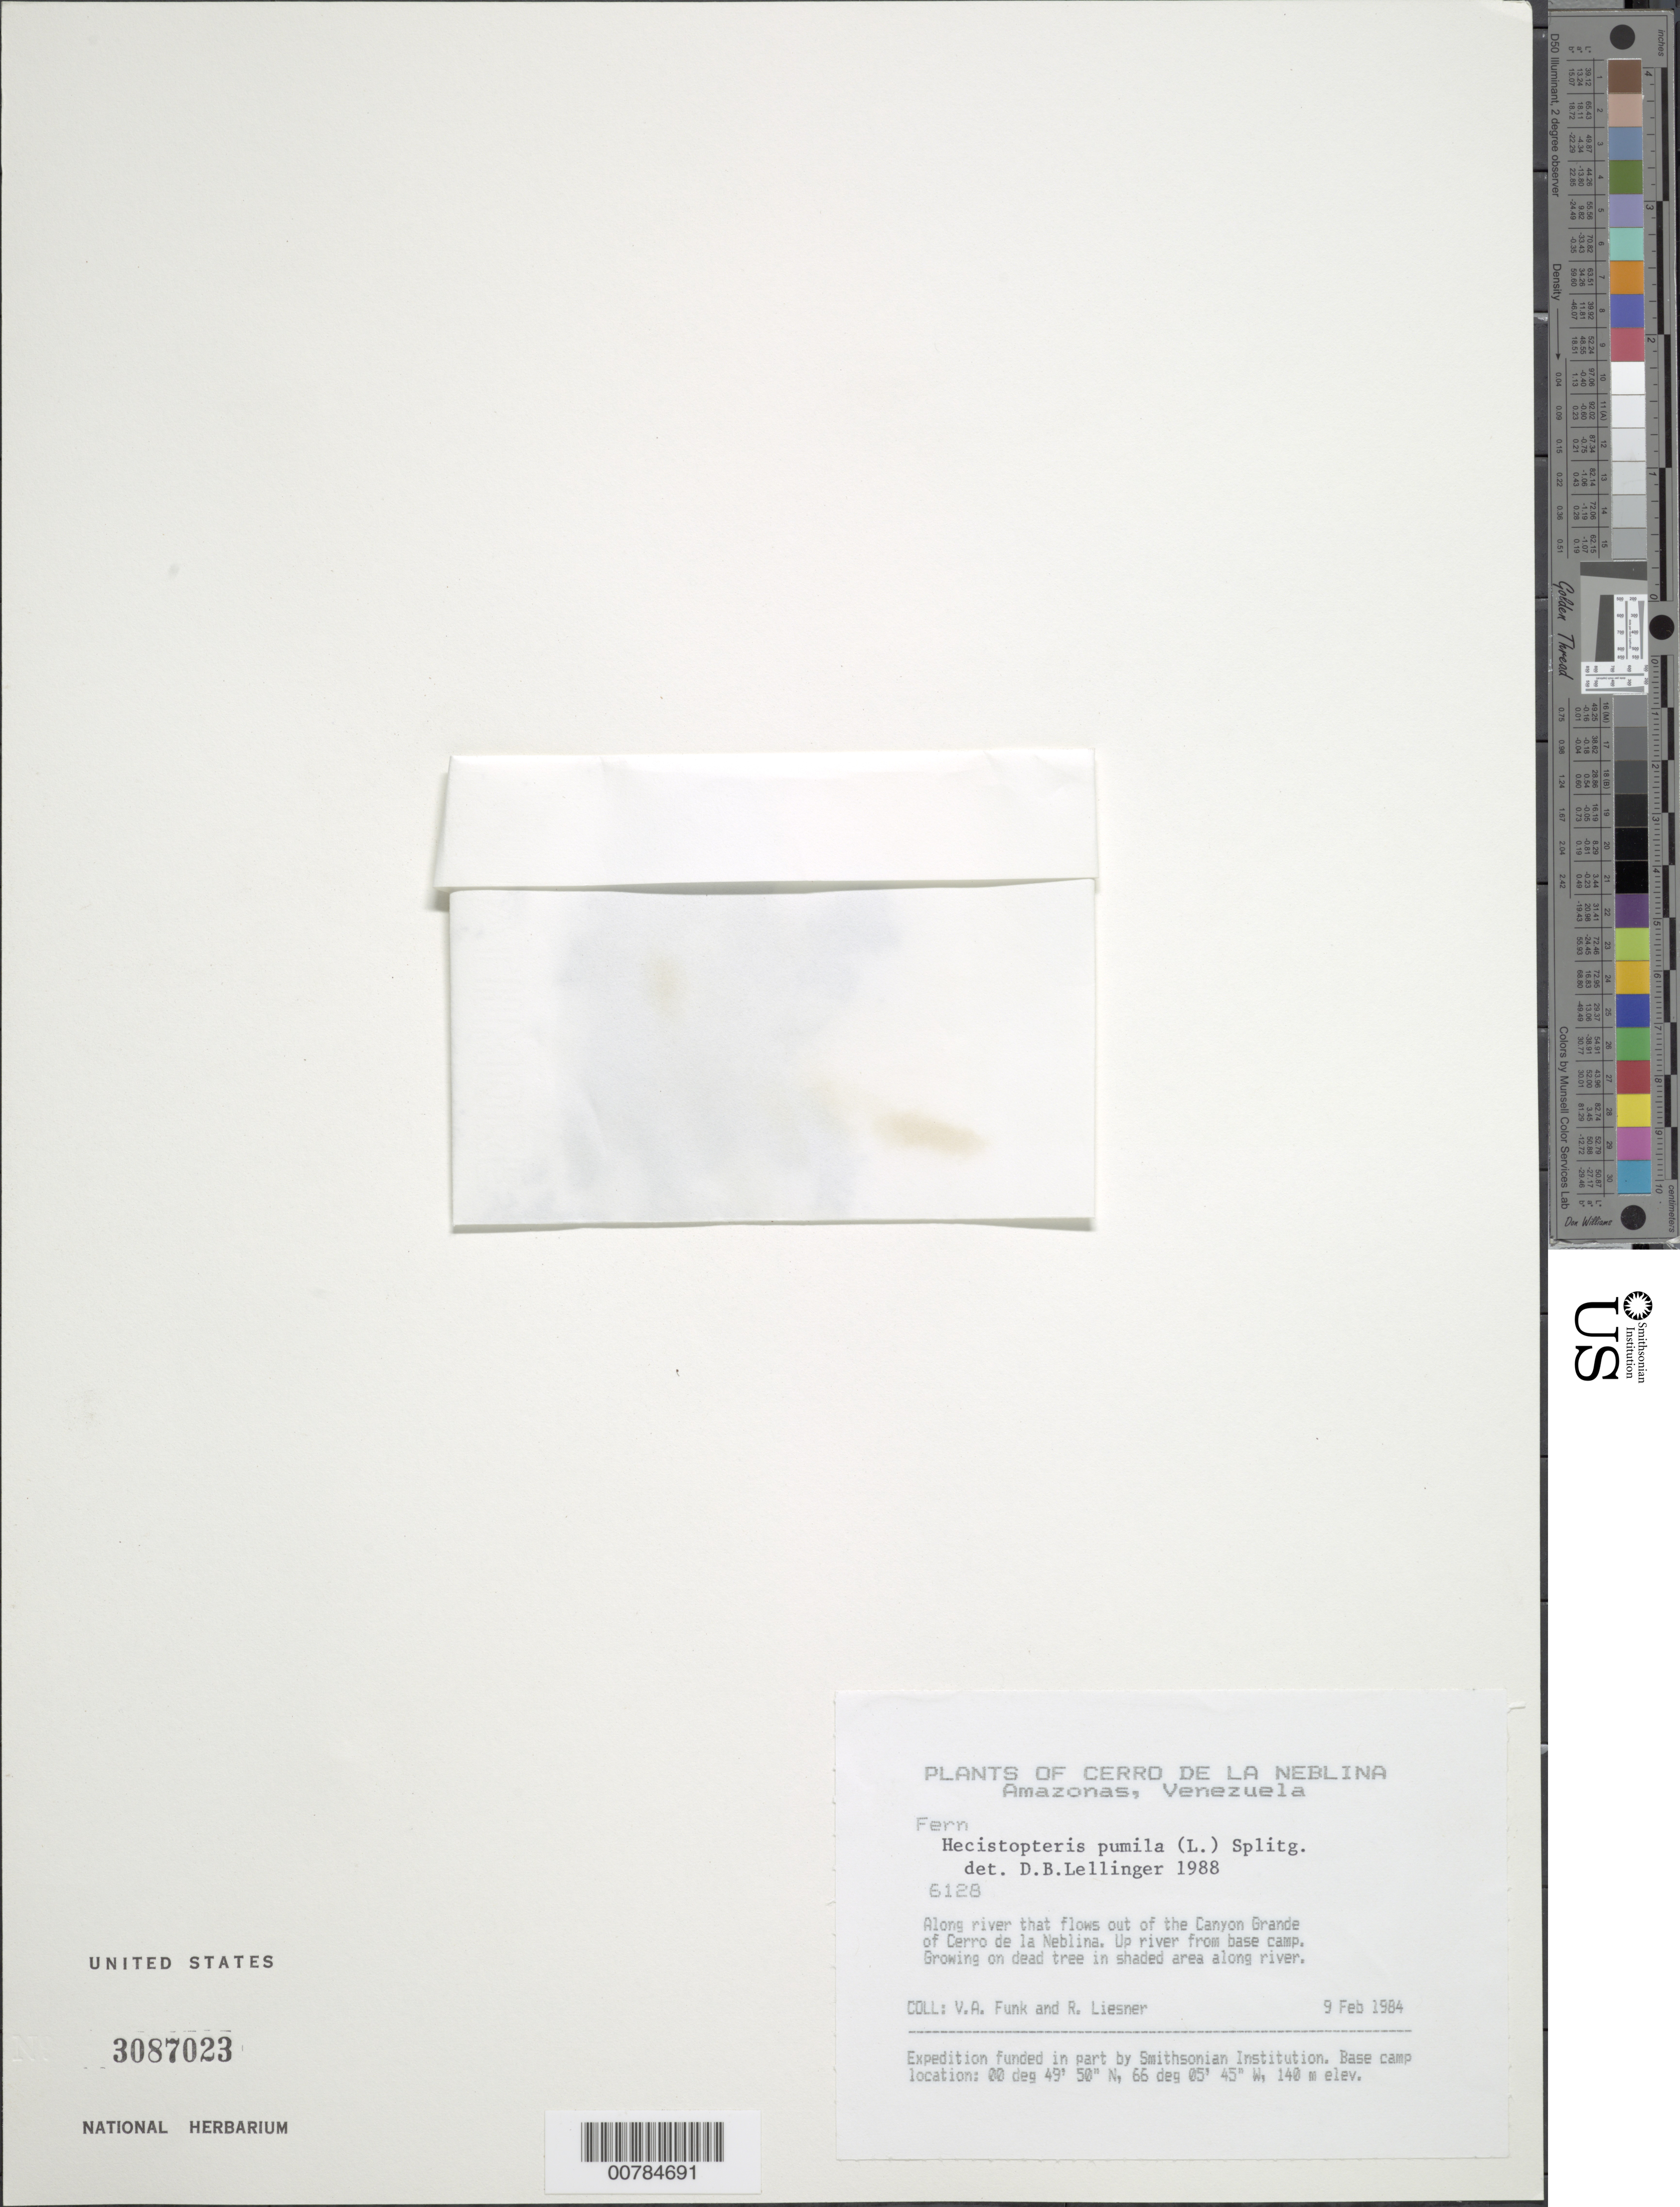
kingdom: Plantae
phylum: Tracheophyta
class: Polypodiopsida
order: Polypodiales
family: Pteridaceae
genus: Hecistopteris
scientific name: Hecistopteris pumila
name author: Christ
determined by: Lellinger, David B., (BOT), Smithsonian Institution - National Museum of Natural History (UNITED STATES)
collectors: V. Funk & R. L. Liesner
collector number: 6128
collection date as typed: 9-Feb-84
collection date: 1984-02-09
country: Venezuela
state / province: Amazonas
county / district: Río Negro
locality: Canyon Grande, Cerro de la Neblina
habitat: Growing on dead tree in shaded area along river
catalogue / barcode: US 3087023